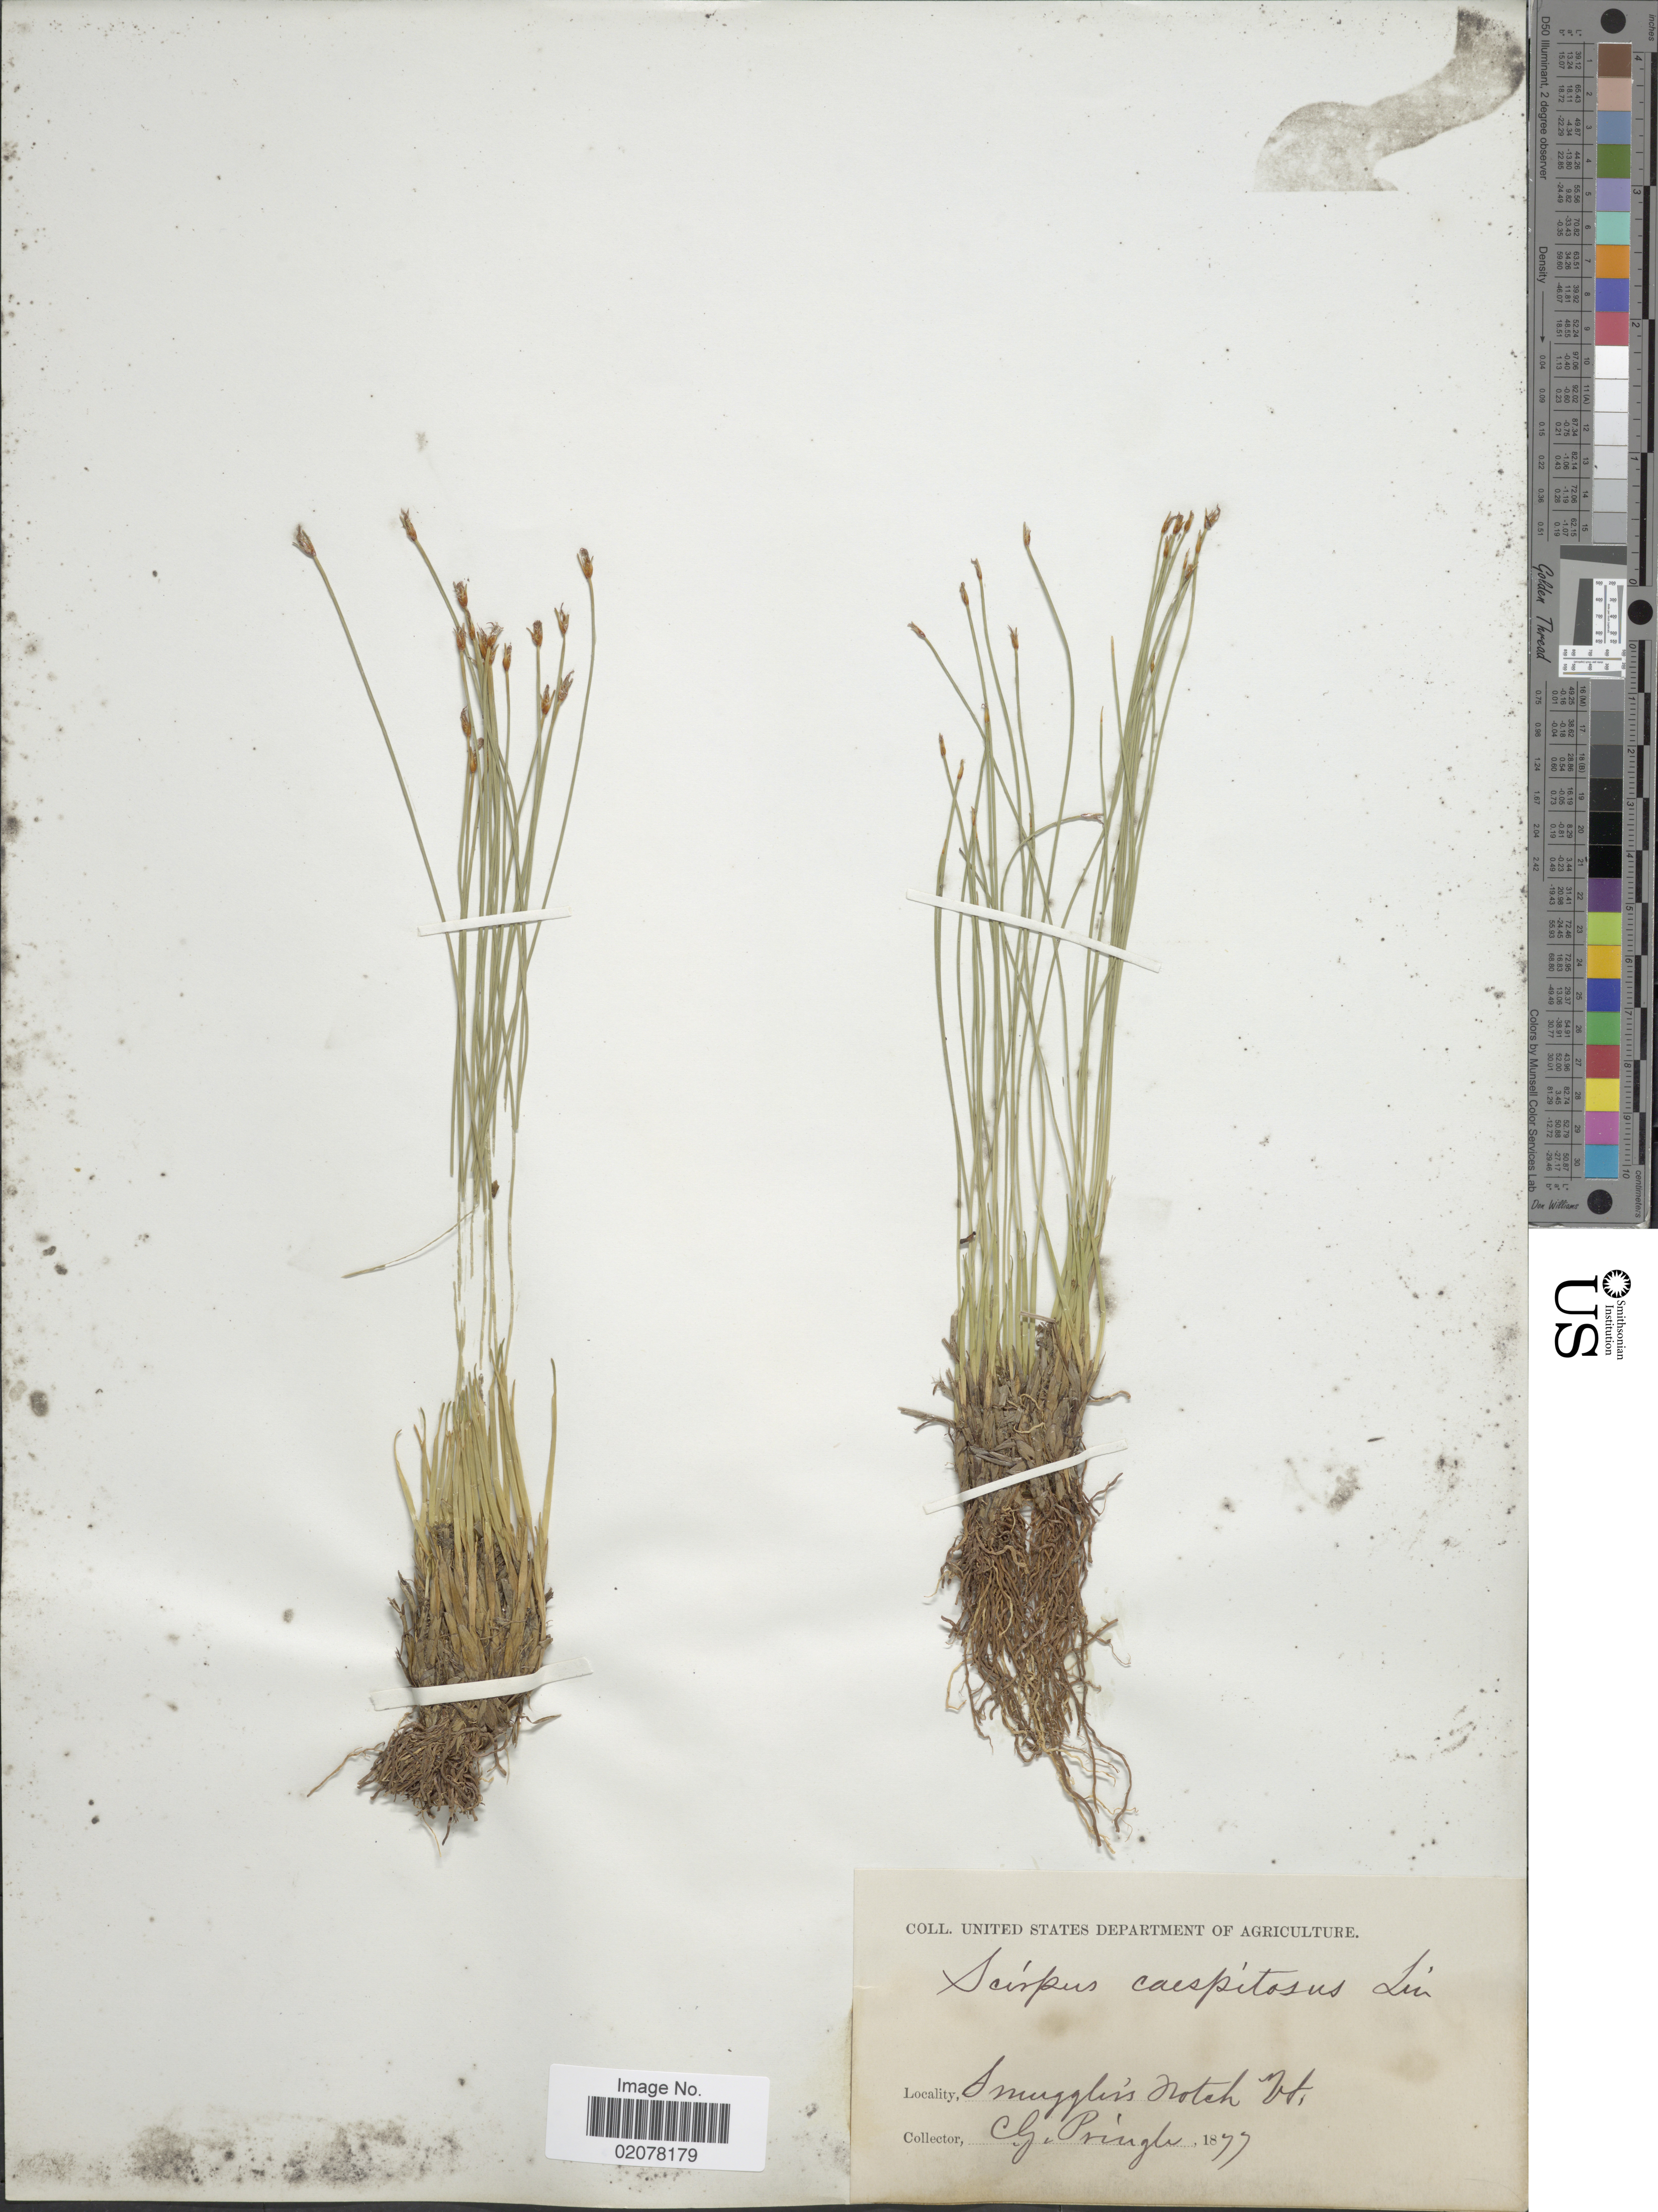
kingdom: Plantae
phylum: Tracheophyta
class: Liliopsida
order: Poales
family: Cyperaceae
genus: Trichophorum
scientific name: Trichophorum cespitosum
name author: (L.) Hartm.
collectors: C. G. Pringle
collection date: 1877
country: United States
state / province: Vermont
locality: Smuggler's Notch